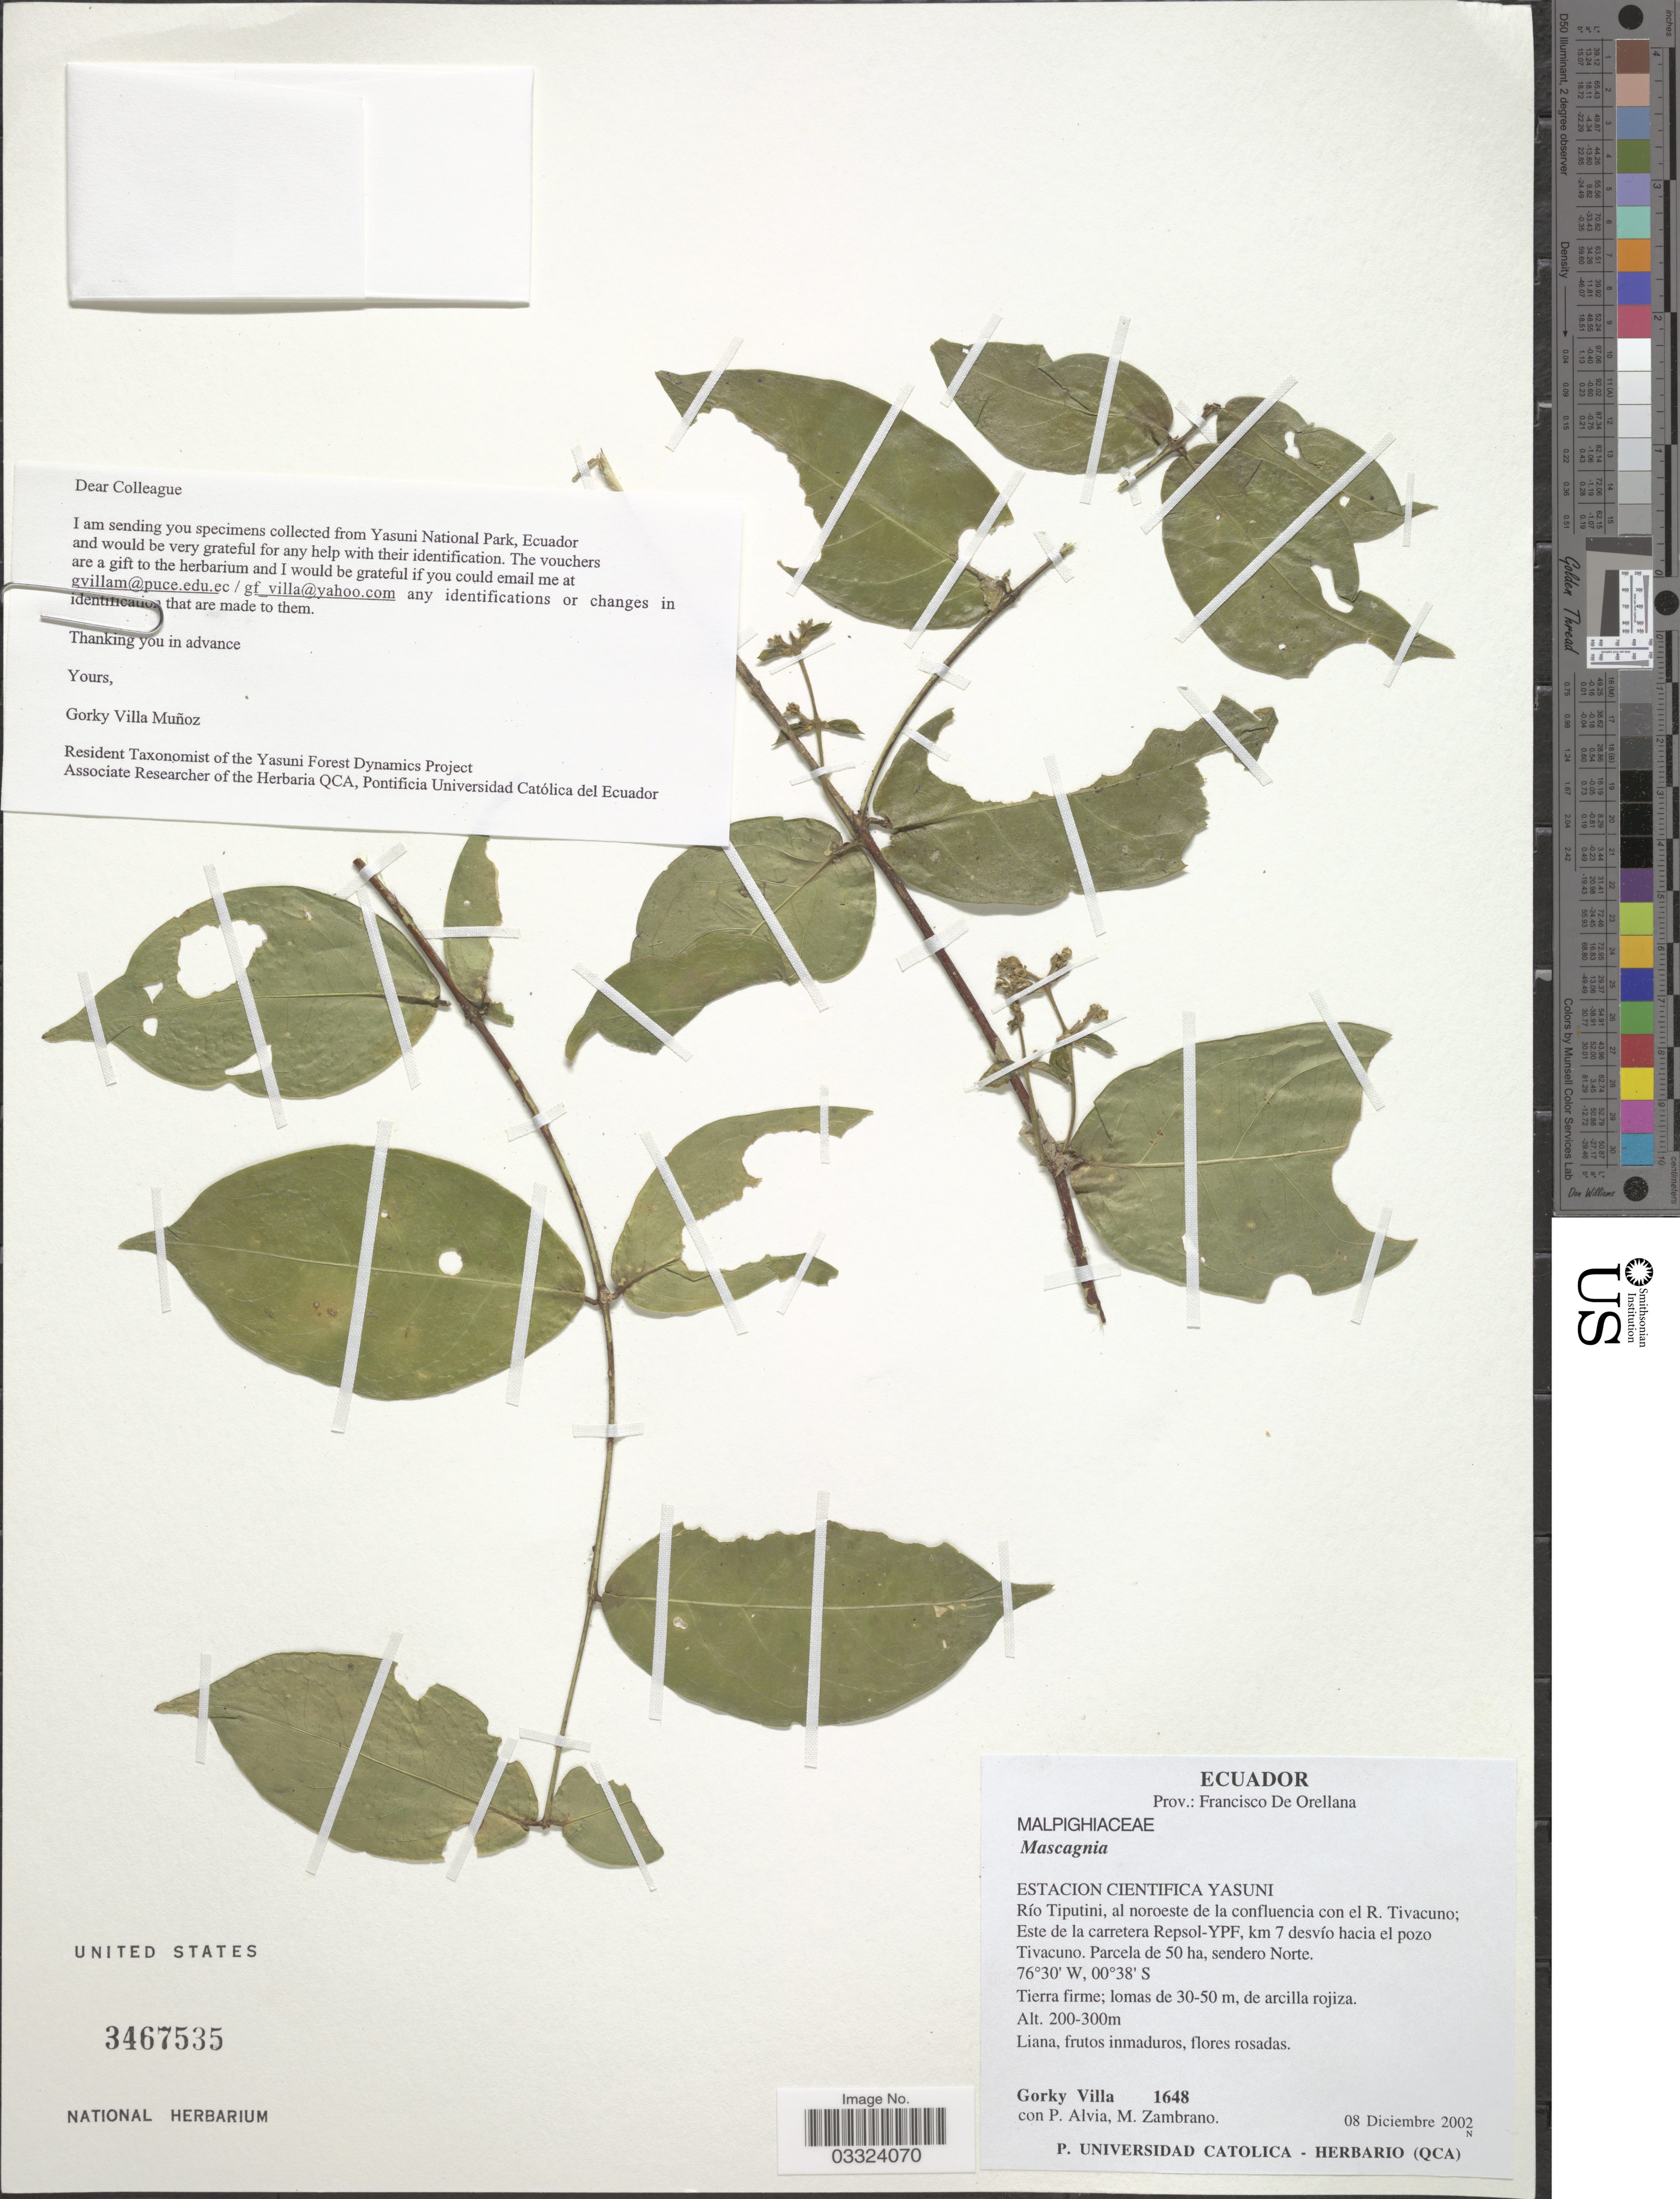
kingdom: Plantae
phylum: Tracheophyta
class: Magnoliopsida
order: Malpighiales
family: Malpighiaceae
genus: Mascagnia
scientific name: Mascagnia sp.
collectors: G. Villa, P. Alvia & M. Zambrano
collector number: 1648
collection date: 2002-12-08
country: Ecuador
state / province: Orellana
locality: Prov.: Francisco De Orellana, Estacion Cientifica Yasuni, Río Tiputini, al noroeste de la confluencia con el R. Tivacuno; Este de la carretera Repsol - YPF, km 7 desvío hacia el pozo Tivacuno. Parcela de 50 ha, sendero Norte.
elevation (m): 200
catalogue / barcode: US 3467535